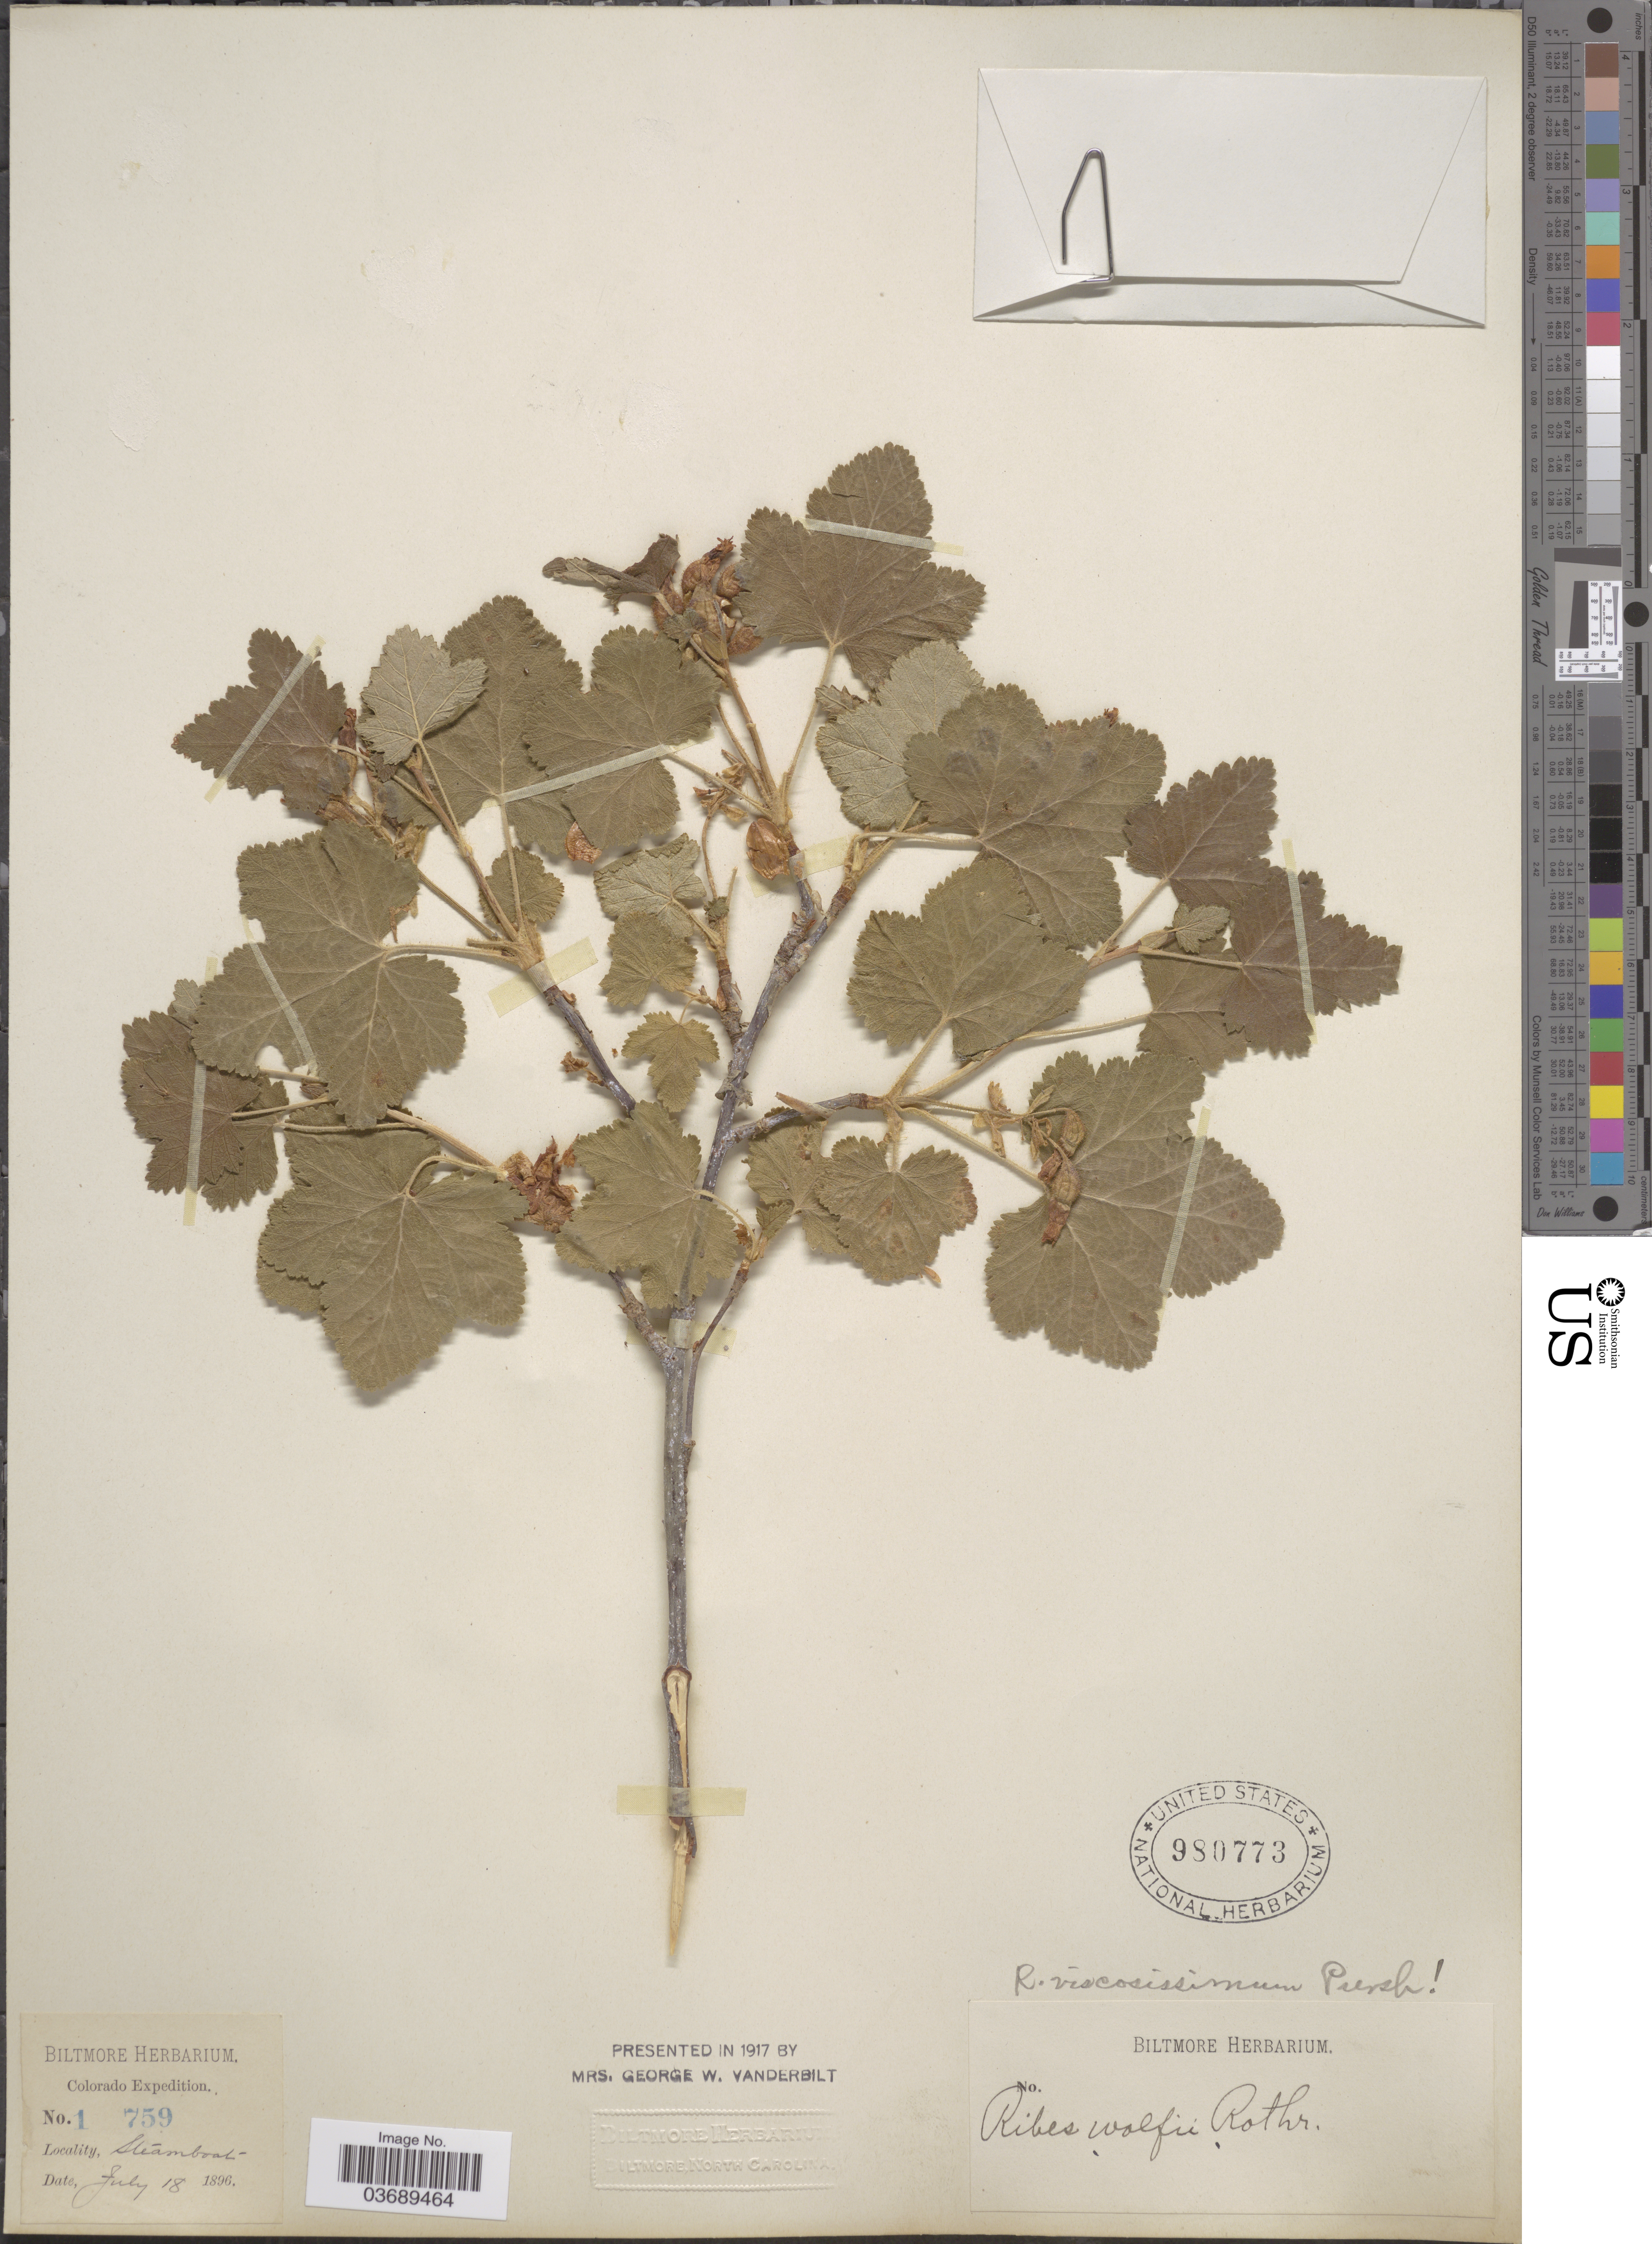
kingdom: Plantae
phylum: Tracheophyta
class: Magnoliopsida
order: Saxifragales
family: Grossulariaceae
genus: Ribes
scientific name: Ribes viscosissimum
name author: Pursh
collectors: ex herb. Biltmore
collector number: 1759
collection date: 1896-07-18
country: United States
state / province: Colorado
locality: Steamboat.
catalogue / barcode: US 980773